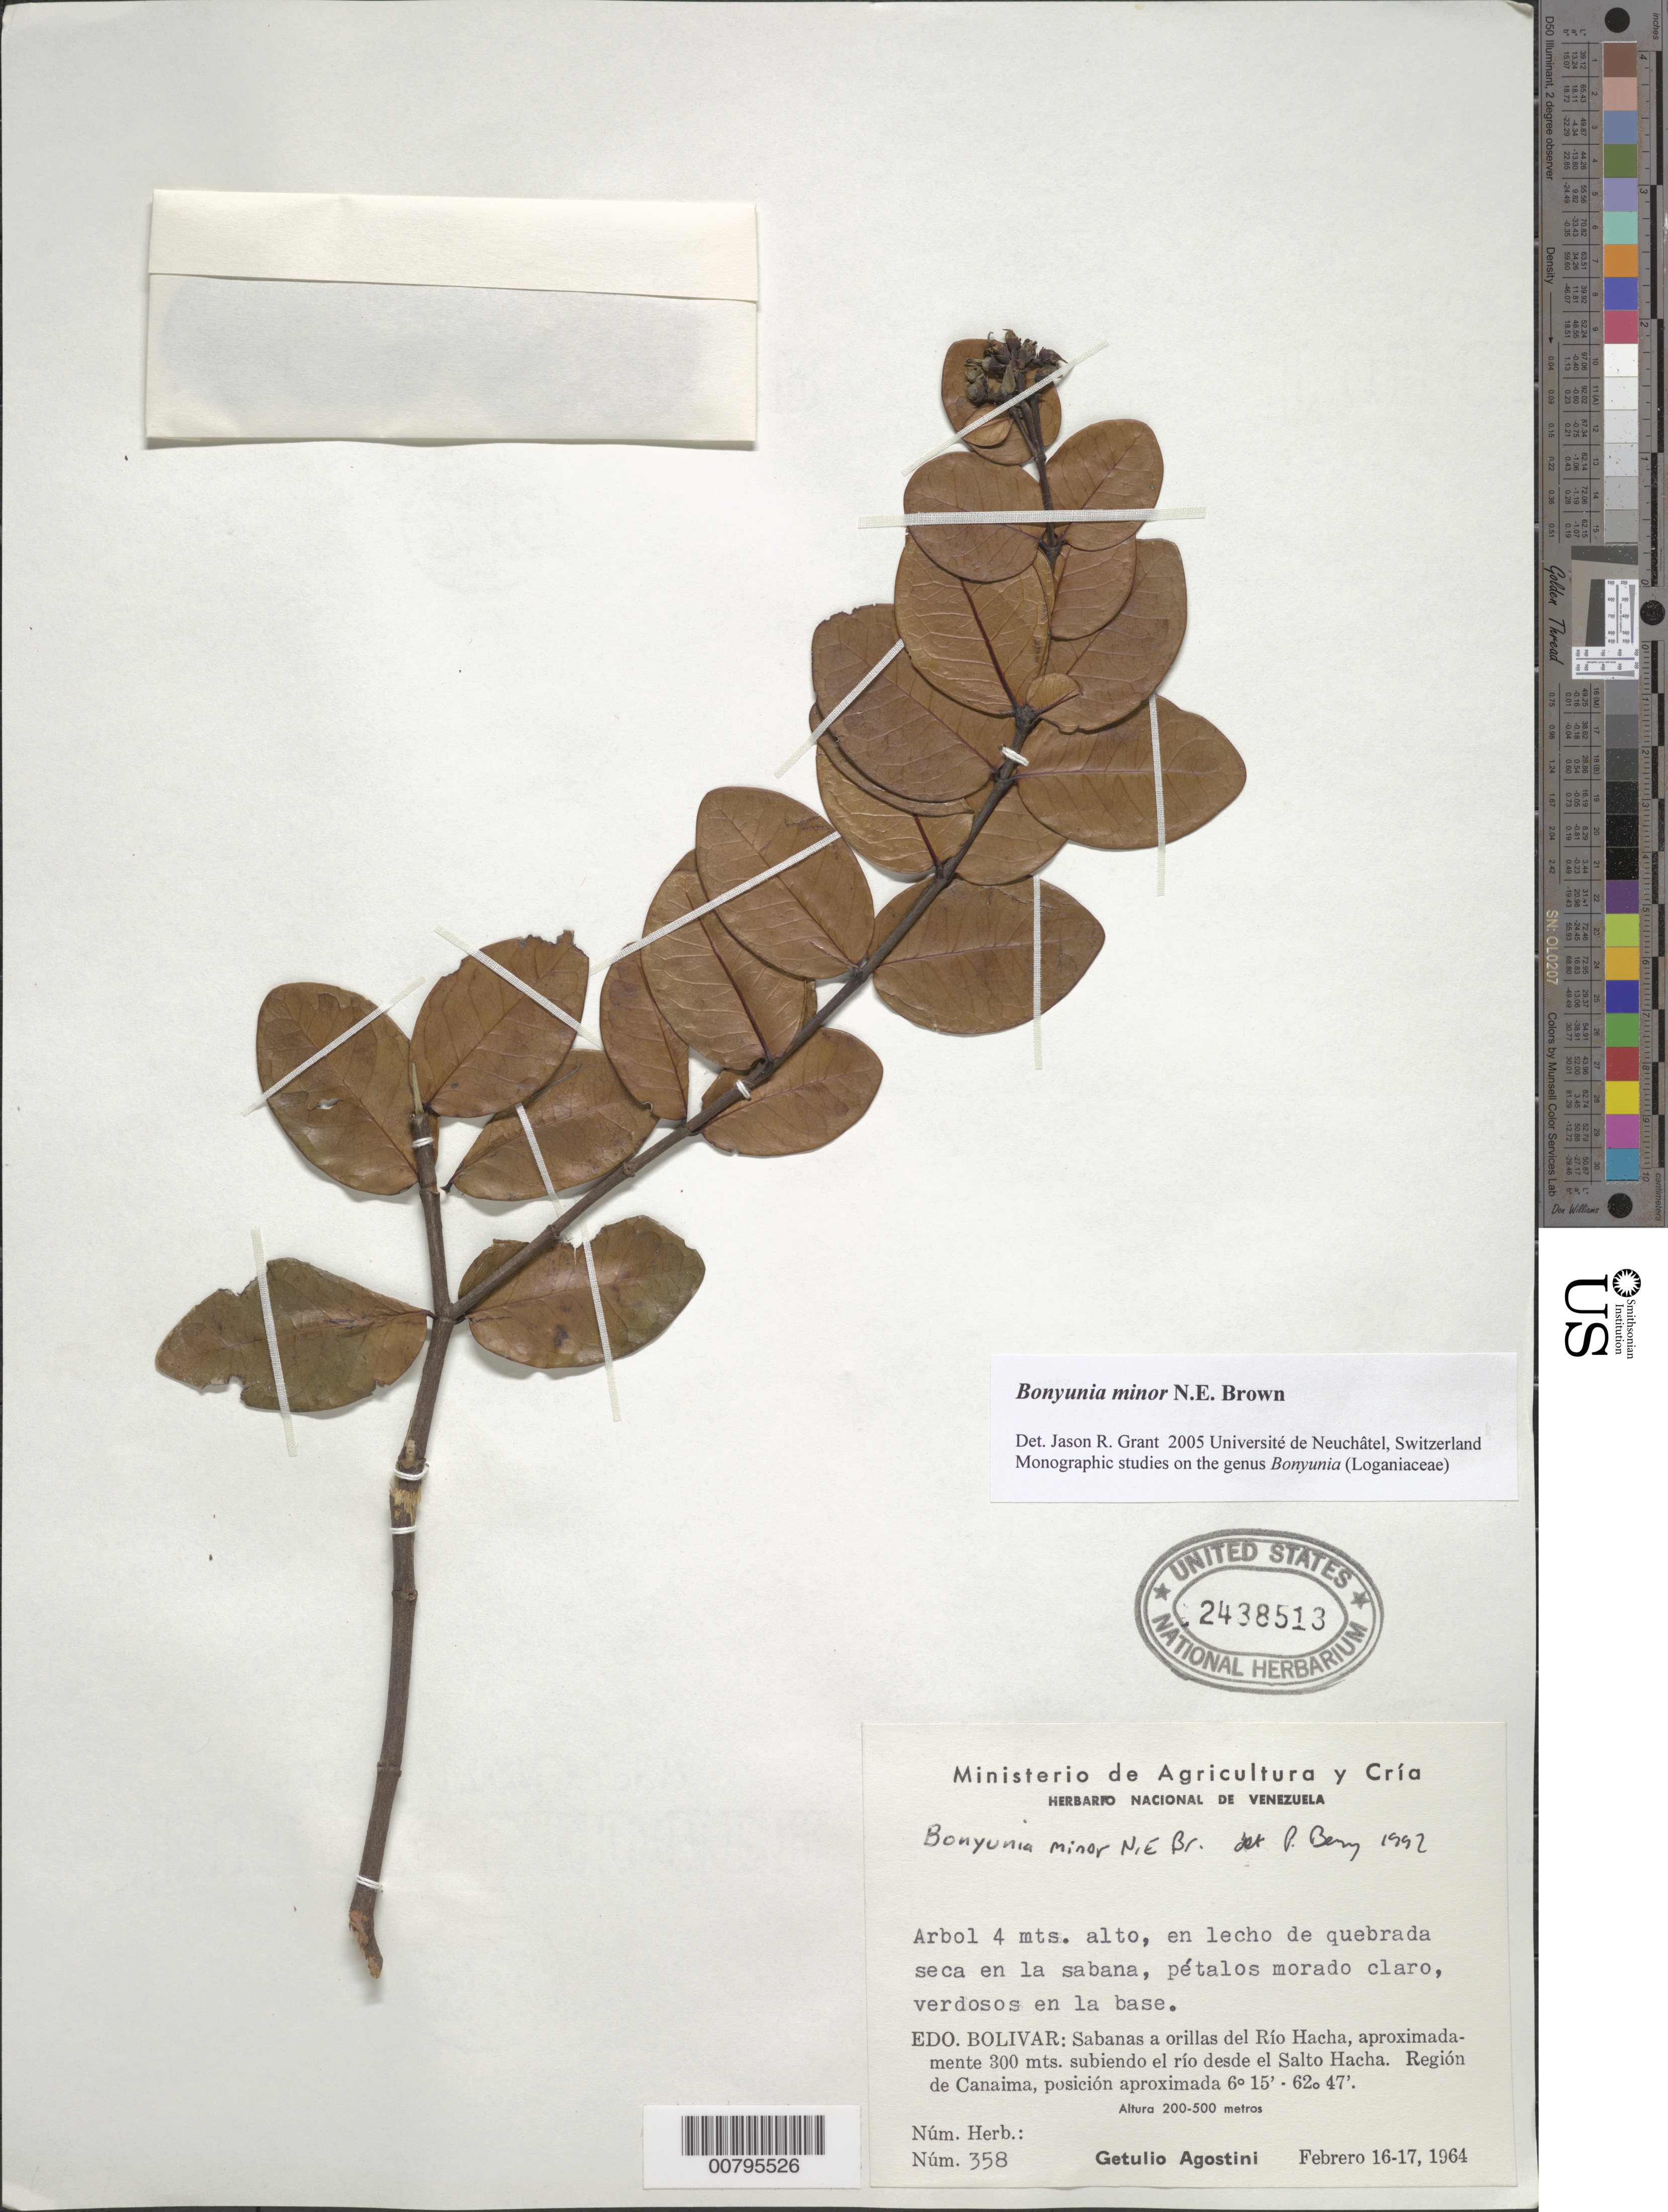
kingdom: Plantae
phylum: Tracheophyta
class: Magnoliopsida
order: Gentianales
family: Loganiaceae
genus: Bonyunia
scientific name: Bonyunia minor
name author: N.E. Br.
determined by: Berry, P. E., (WIS), University of Wisconsin - Madison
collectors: G. Agostini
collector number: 358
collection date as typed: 16-Feb-64 to 17-Feb-64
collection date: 1964-02-16/1964-02-17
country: Venezuela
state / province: Bolívar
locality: Río Hacha, 300 m subiendo el río desde el Salto Hacha, region de Canaima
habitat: Savannas along river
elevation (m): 200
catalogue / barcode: US 2438513